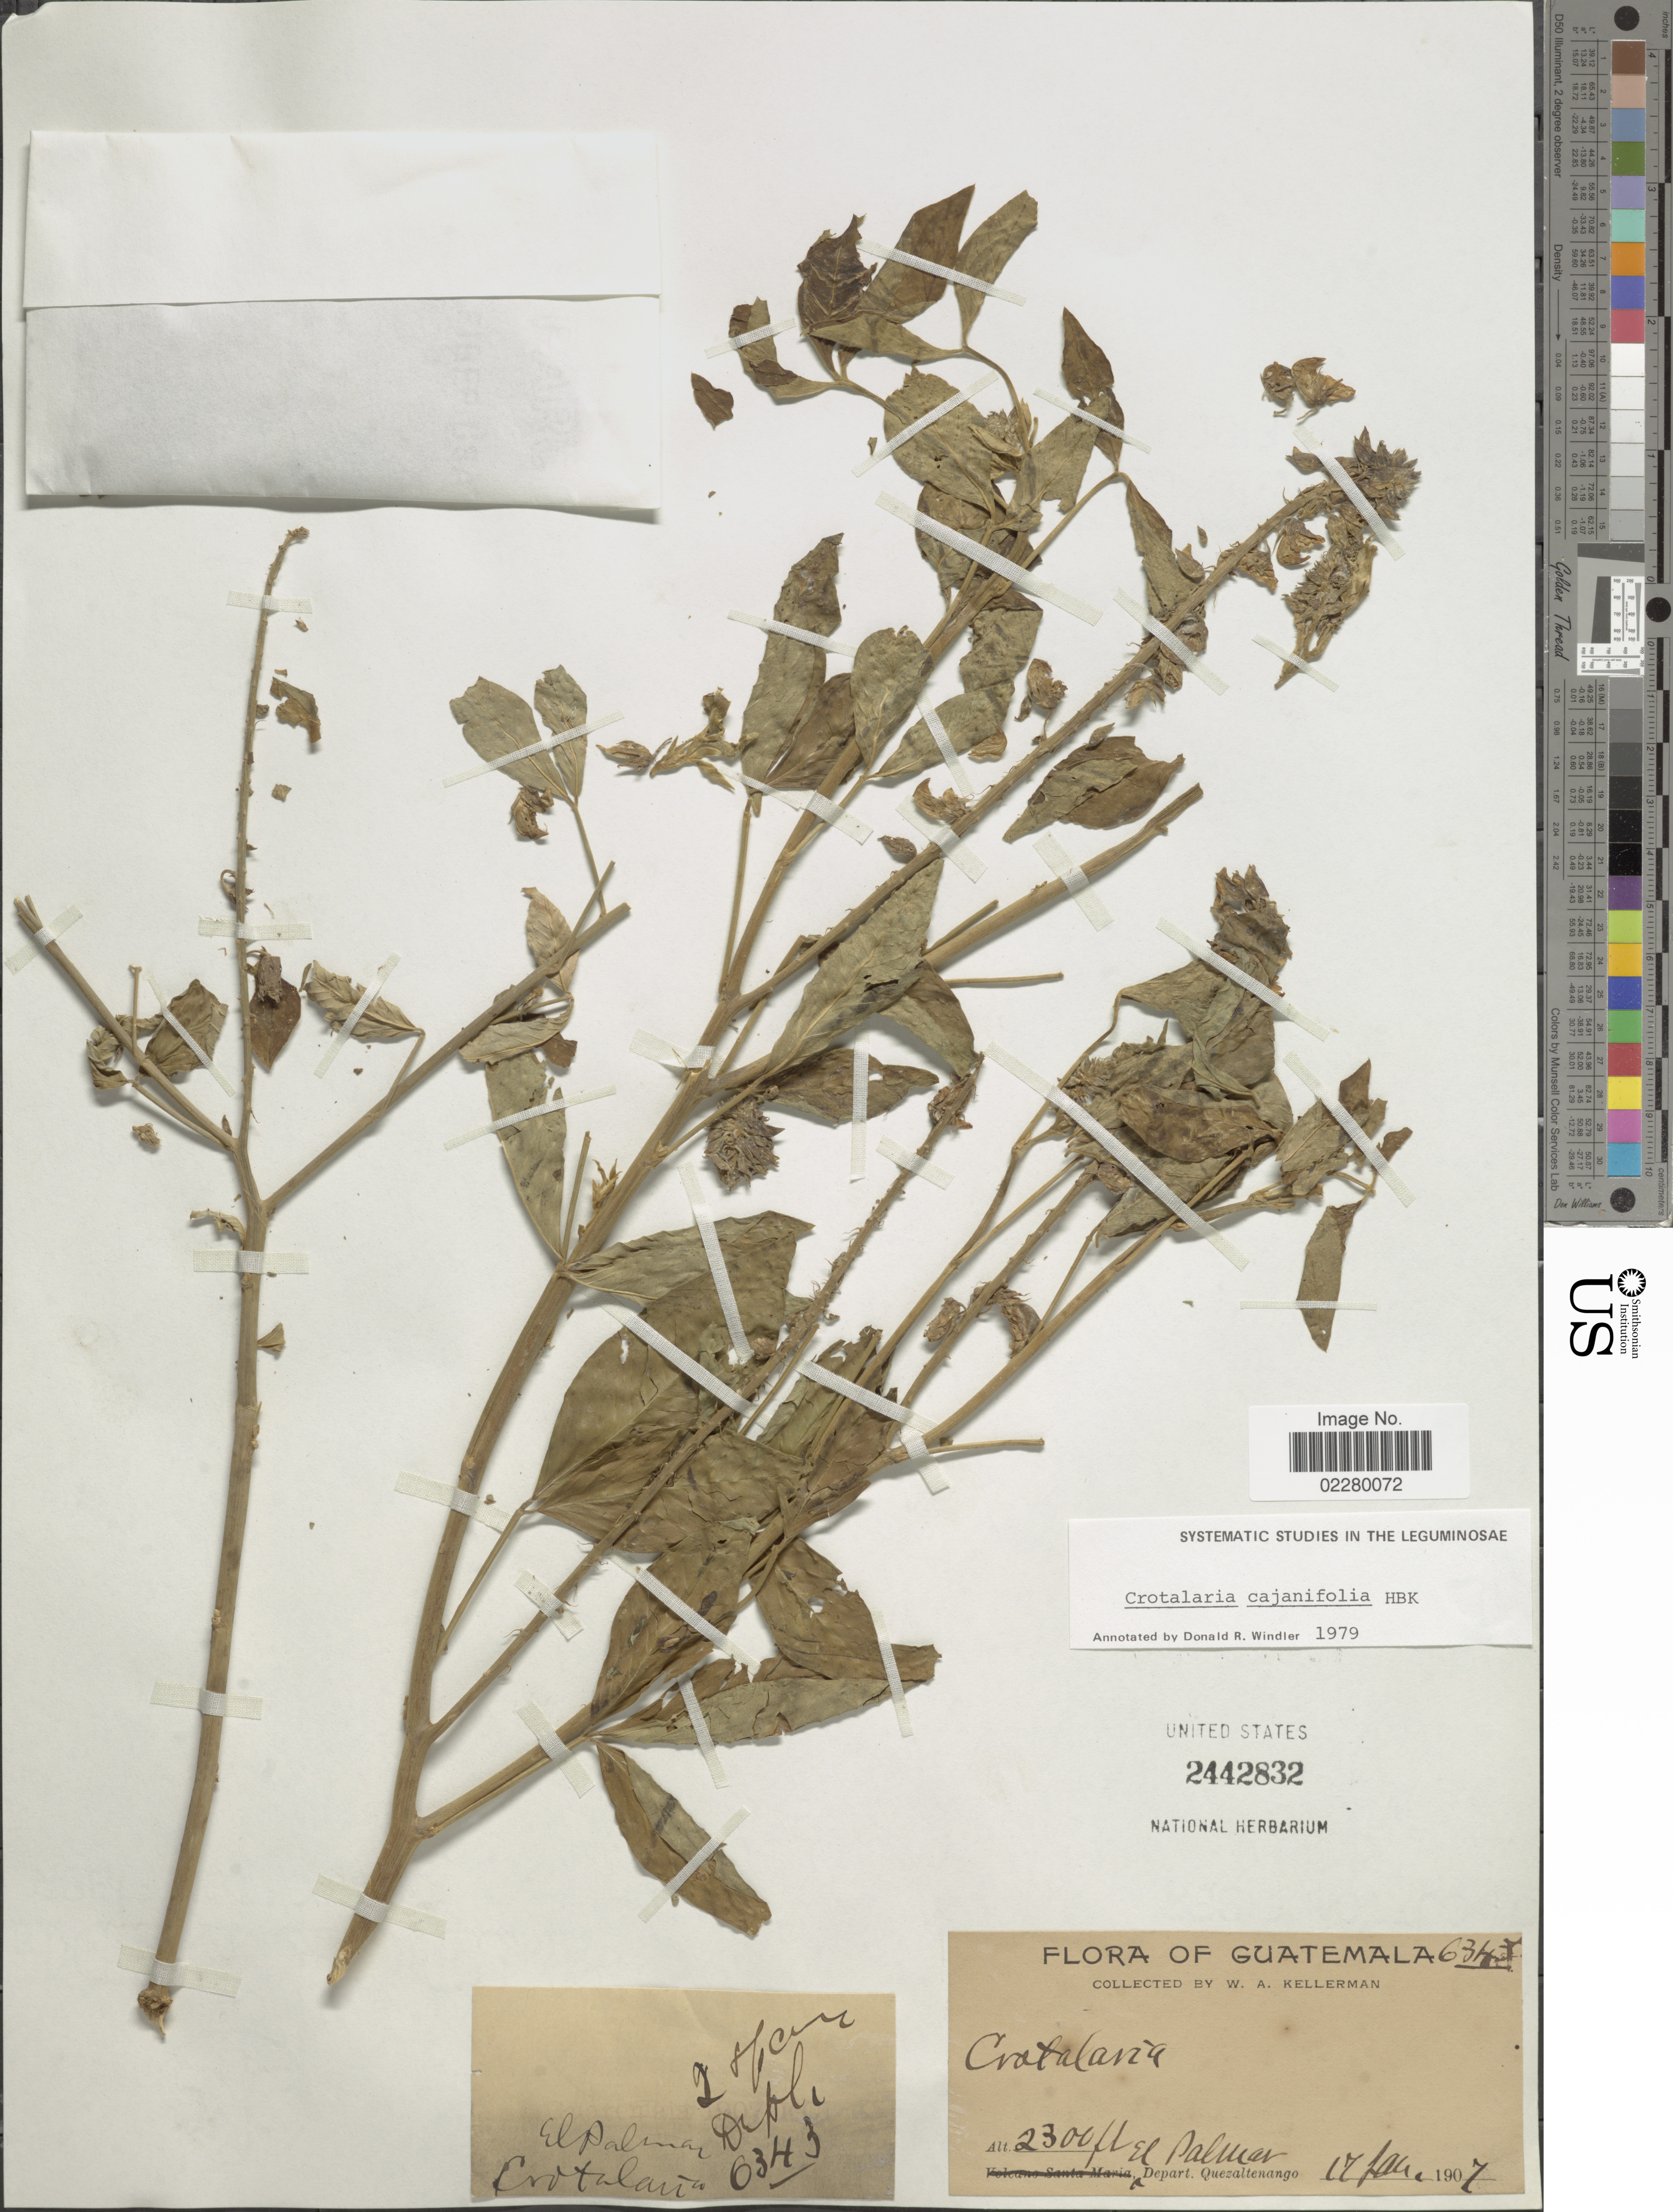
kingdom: Plantae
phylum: Tracheophyta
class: Magnoliopsida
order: Fabales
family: Fabaceae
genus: Crotalaria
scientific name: Crotalaria cajanifolia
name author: Kunth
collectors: W. Kellerman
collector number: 6347*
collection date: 1907-01-17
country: Guatemala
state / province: Quetzaltenango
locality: El Palmar, Depart. Quezaltenango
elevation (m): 701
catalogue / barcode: US 2442832